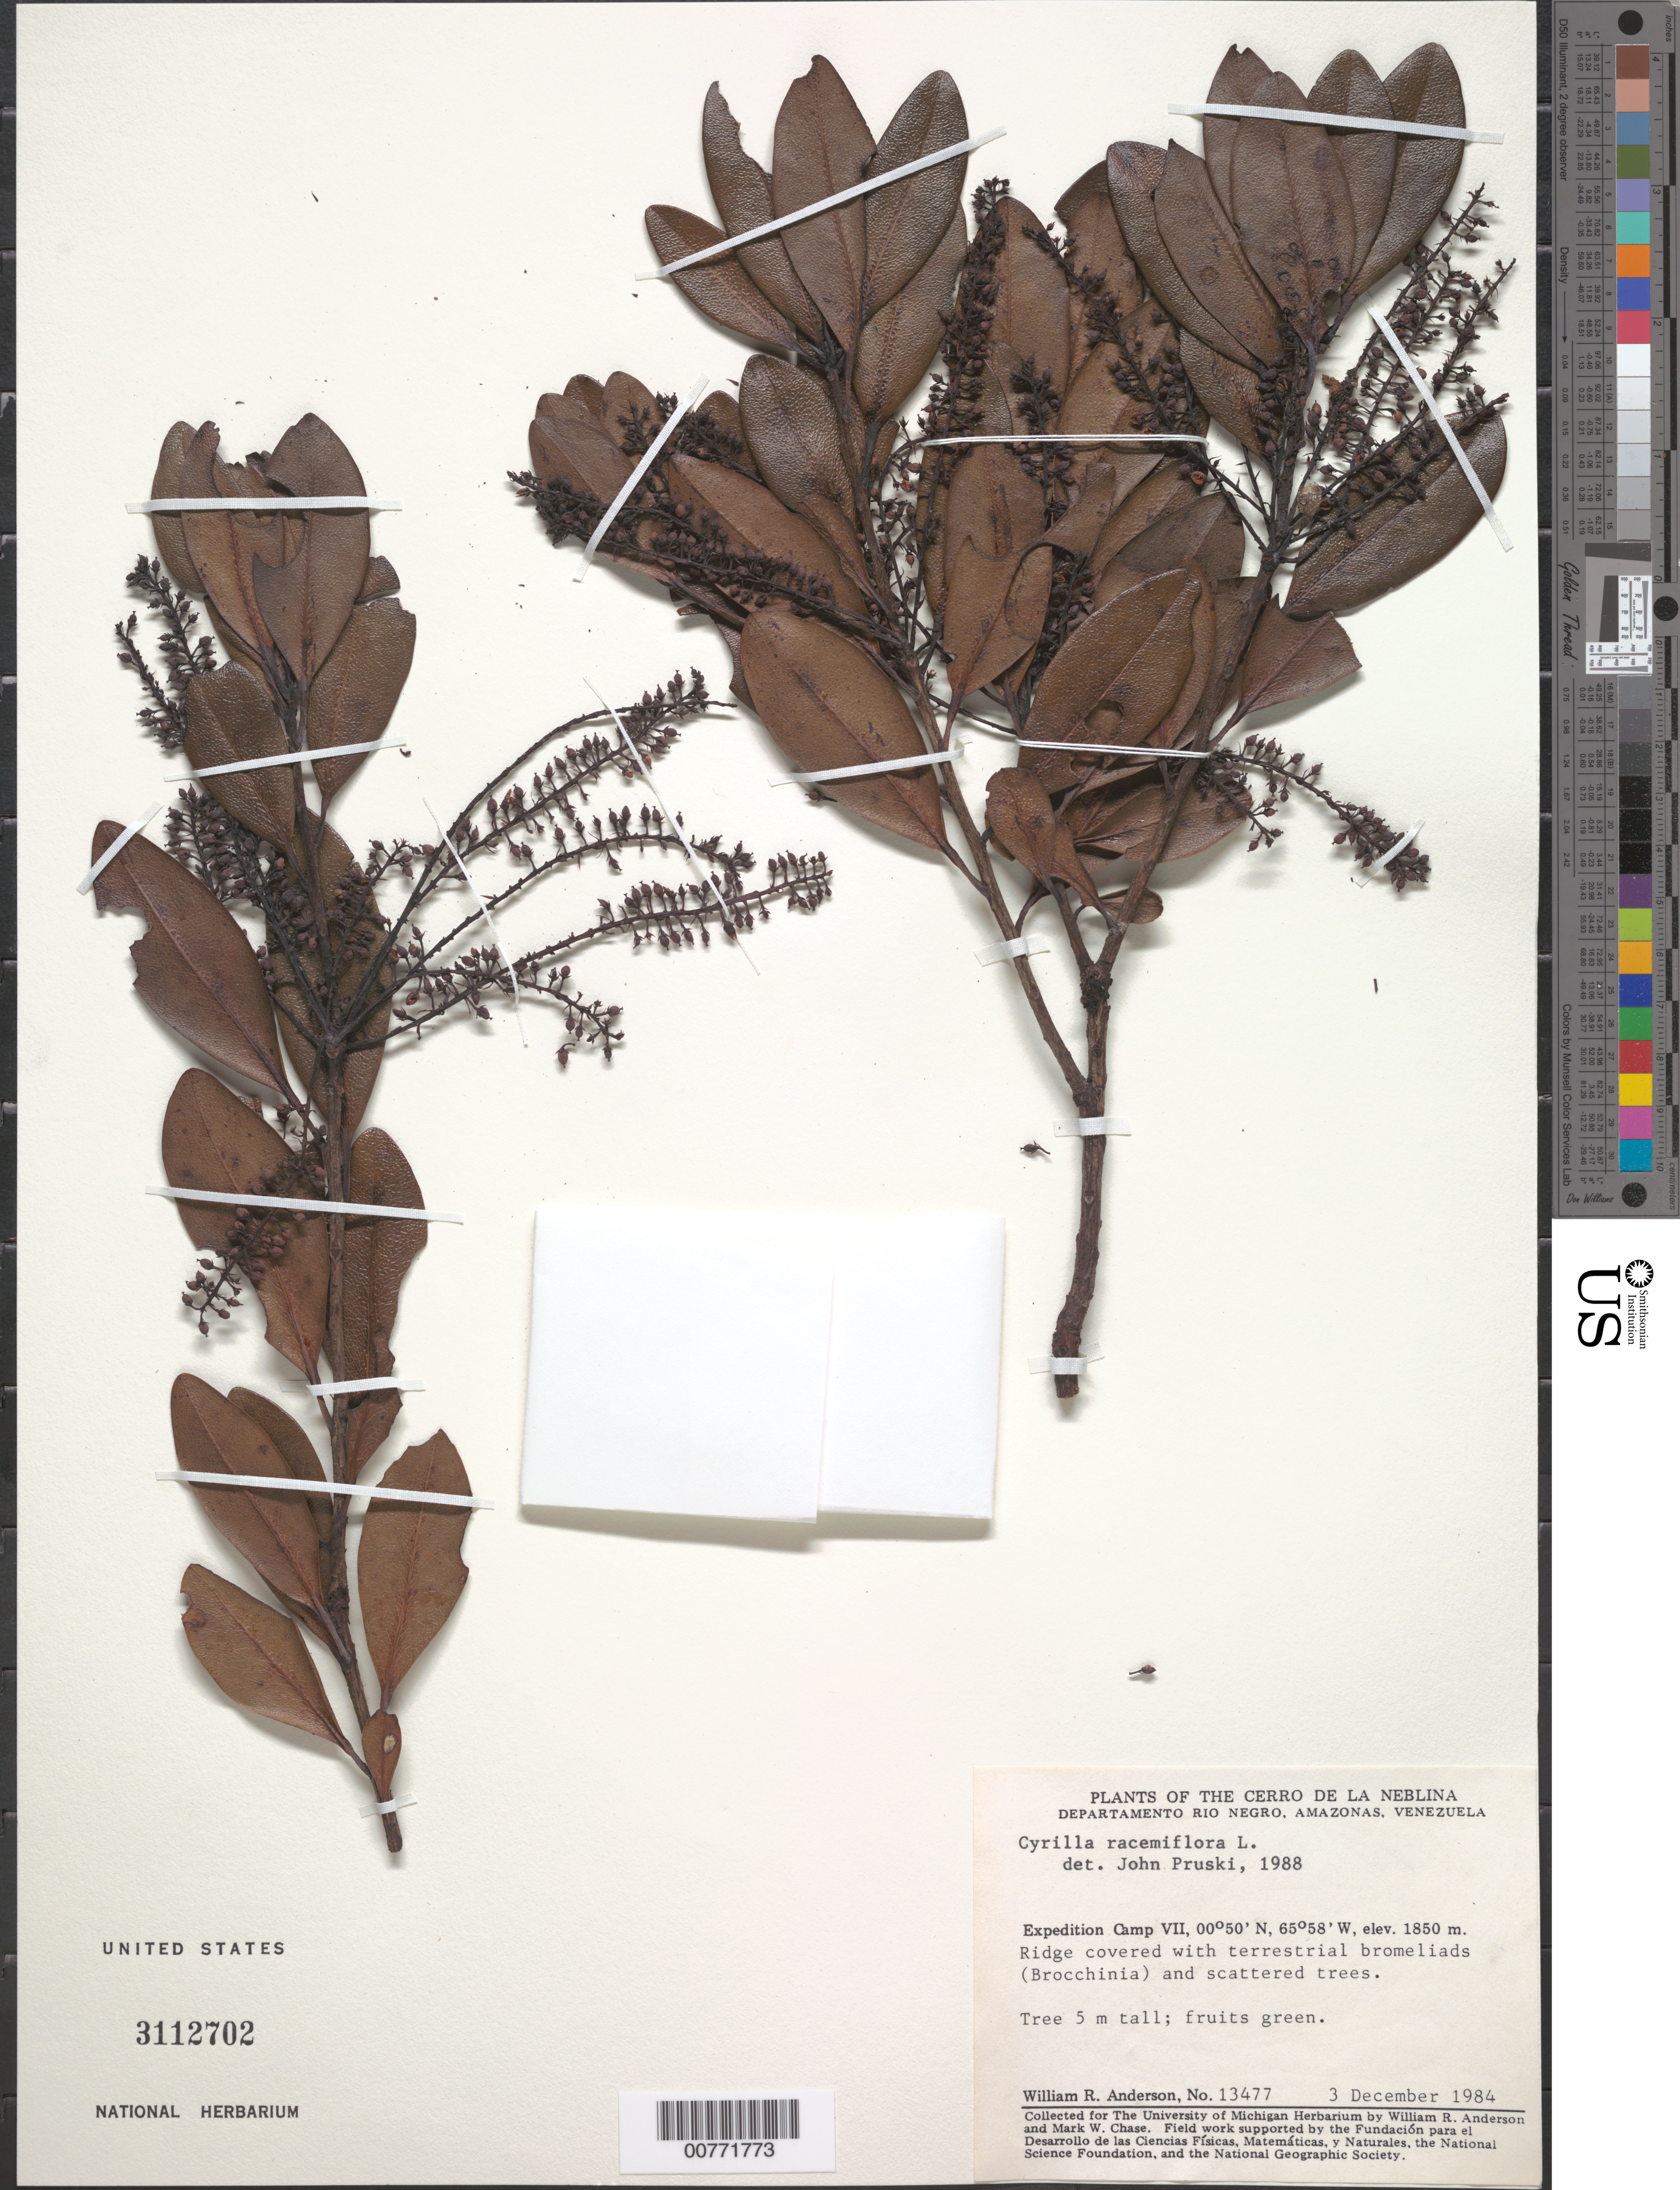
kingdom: Plantae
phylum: Tracheophyta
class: Magnoliopsida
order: Ericales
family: Cyrillaceae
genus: Cyrilla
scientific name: Cyrilla racemiflora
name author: L.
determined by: Pruski, J. F.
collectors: W. R. Anderson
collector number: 13477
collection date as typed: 3-Dec-84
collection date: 1984-12-03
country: Venezuela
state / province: Amazonas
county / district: Río Negro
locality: Cerro de la Neblina, Expedition Base Camp VII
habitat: Ridge covered with terrestrial bromeliads (Brocchinia) and scattered trees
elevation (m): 1850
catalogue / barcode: US 3112702